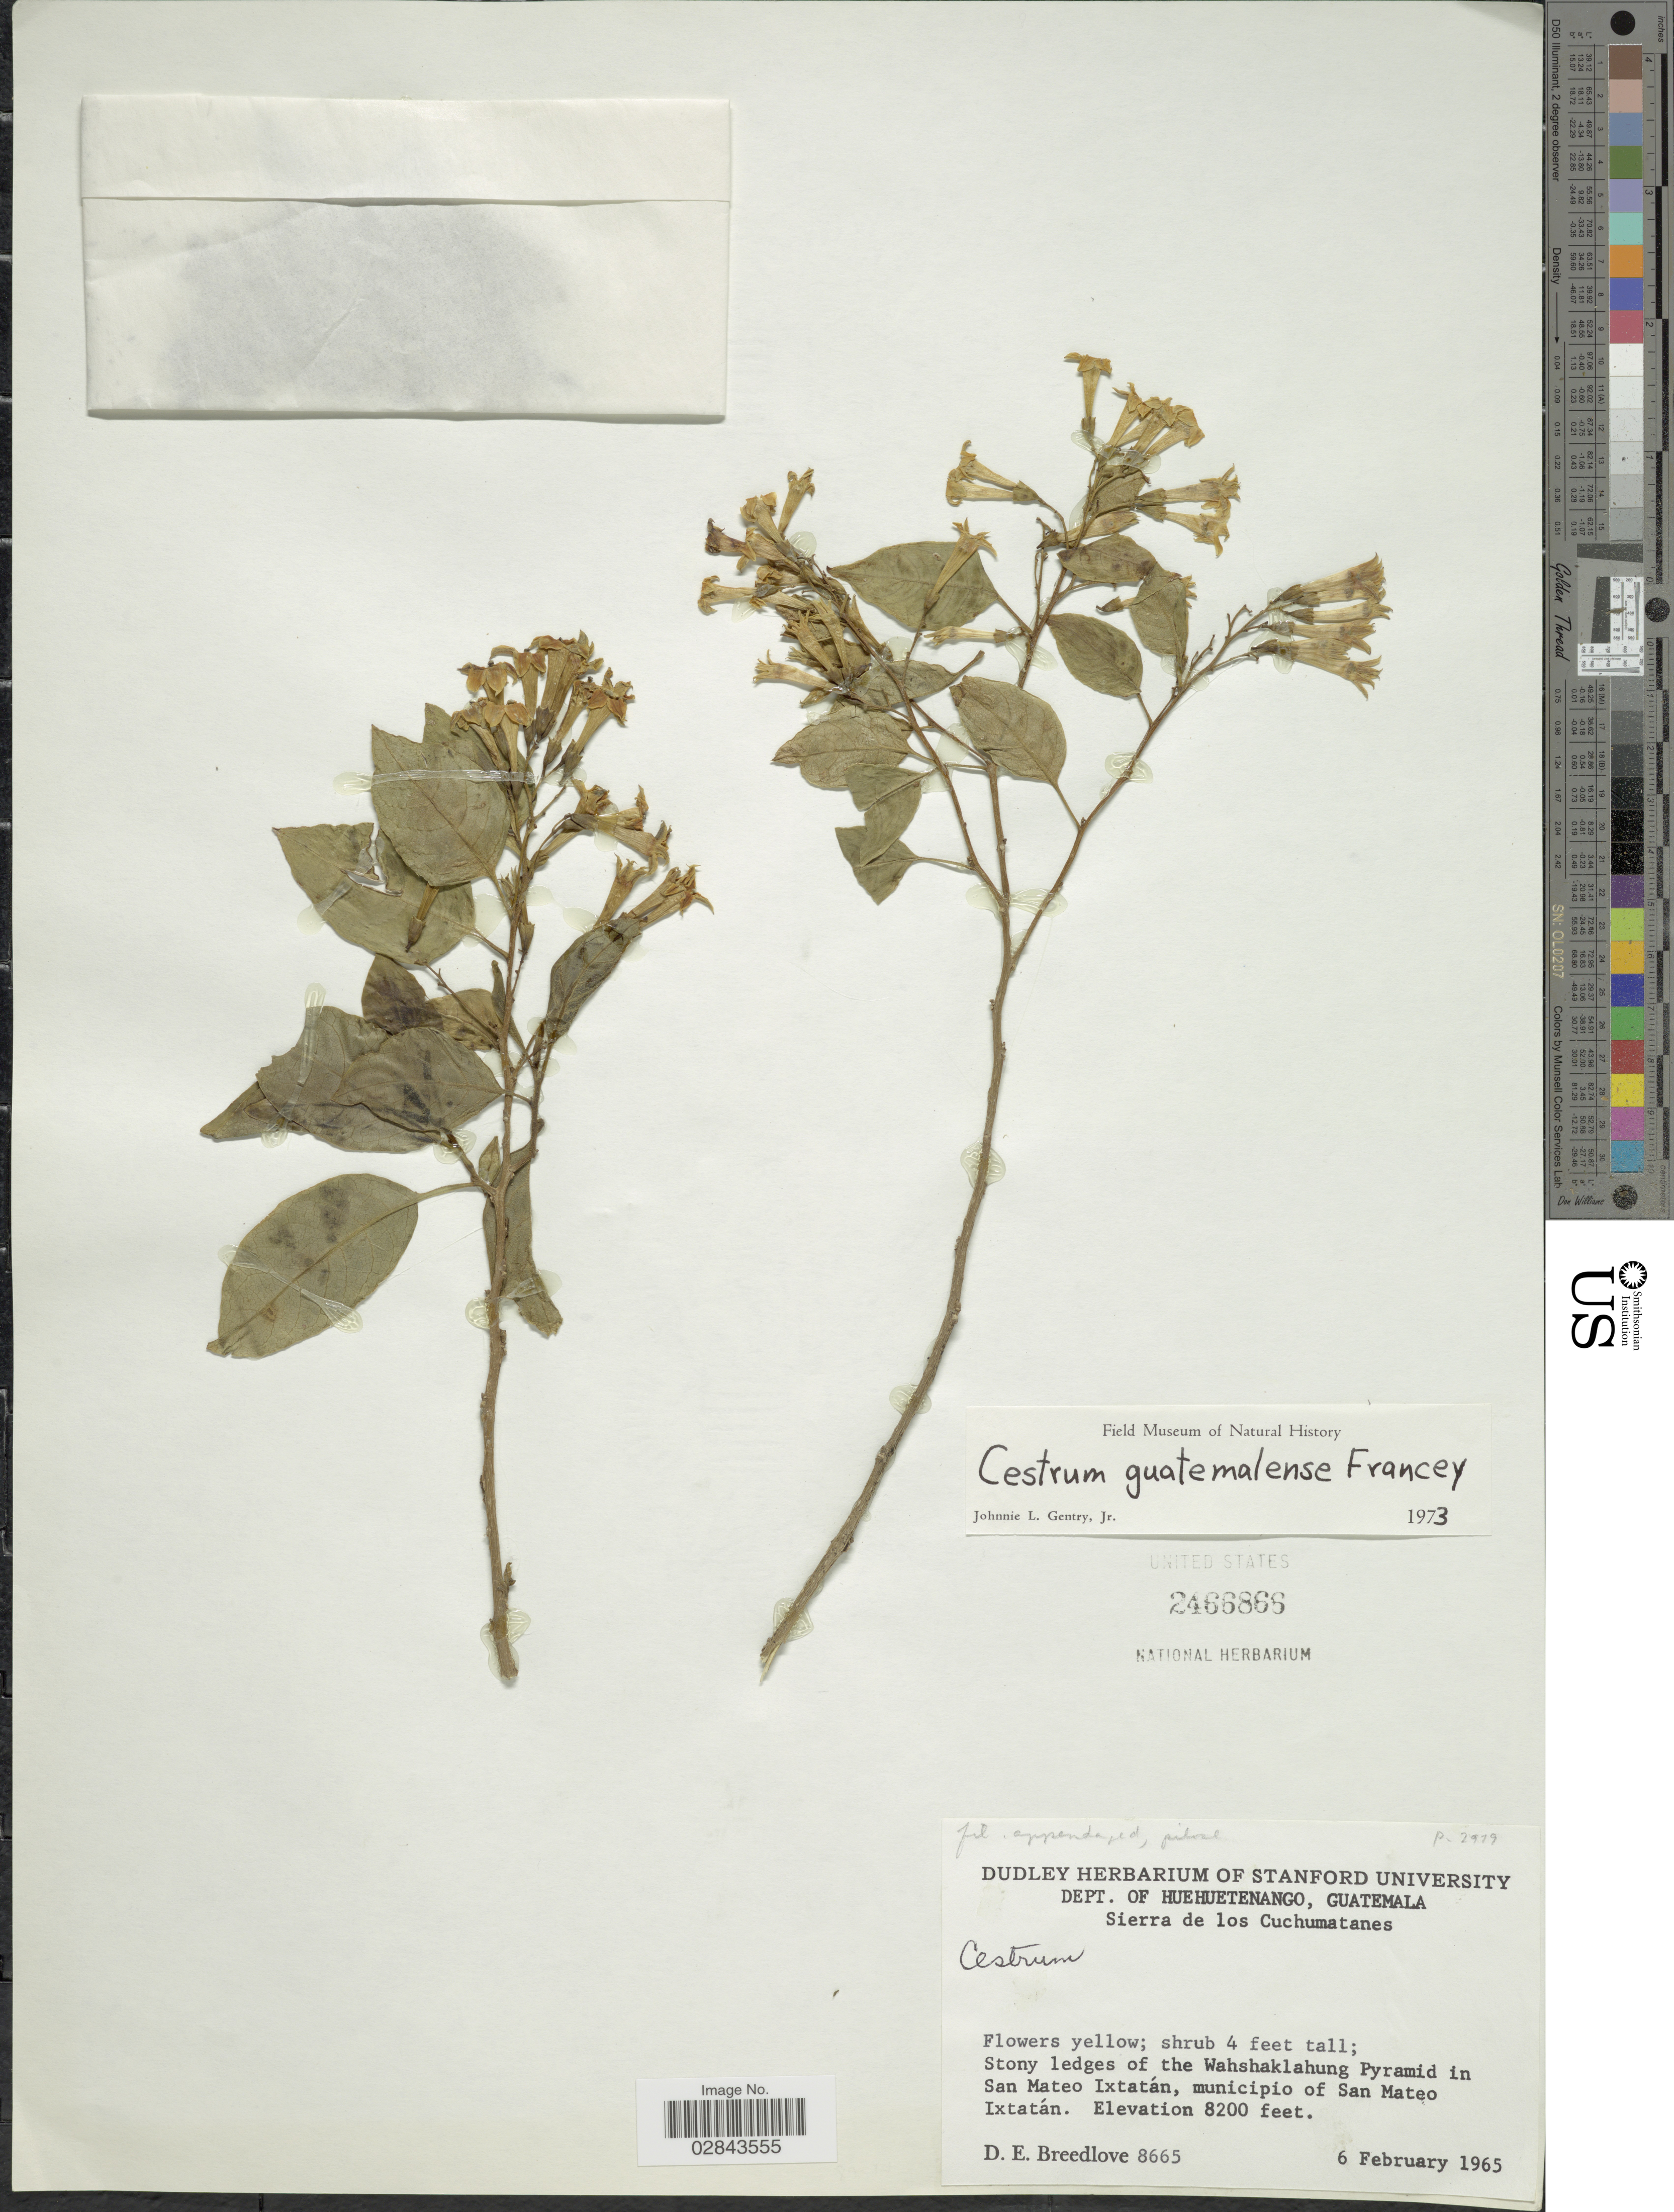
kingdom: Plantae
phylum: Tracheophyta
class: Magnoliopsida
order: Solanales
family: Solanaceae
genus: Cestrum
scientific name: Cestrum guatemalense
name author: Francey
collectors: D. E. Breedlove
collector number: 8665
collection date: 1965-02-06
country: Guatemala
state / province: Huehuetenango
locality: Dept. of Huehuetenango, Sierra de los Cuchumatanes, Stony ledges of the Wahshaklahung Pyramid in San Mateo Ixtatán, municipio of San Mateo Ixtatán.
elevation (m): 2499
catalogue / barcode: US 2466866